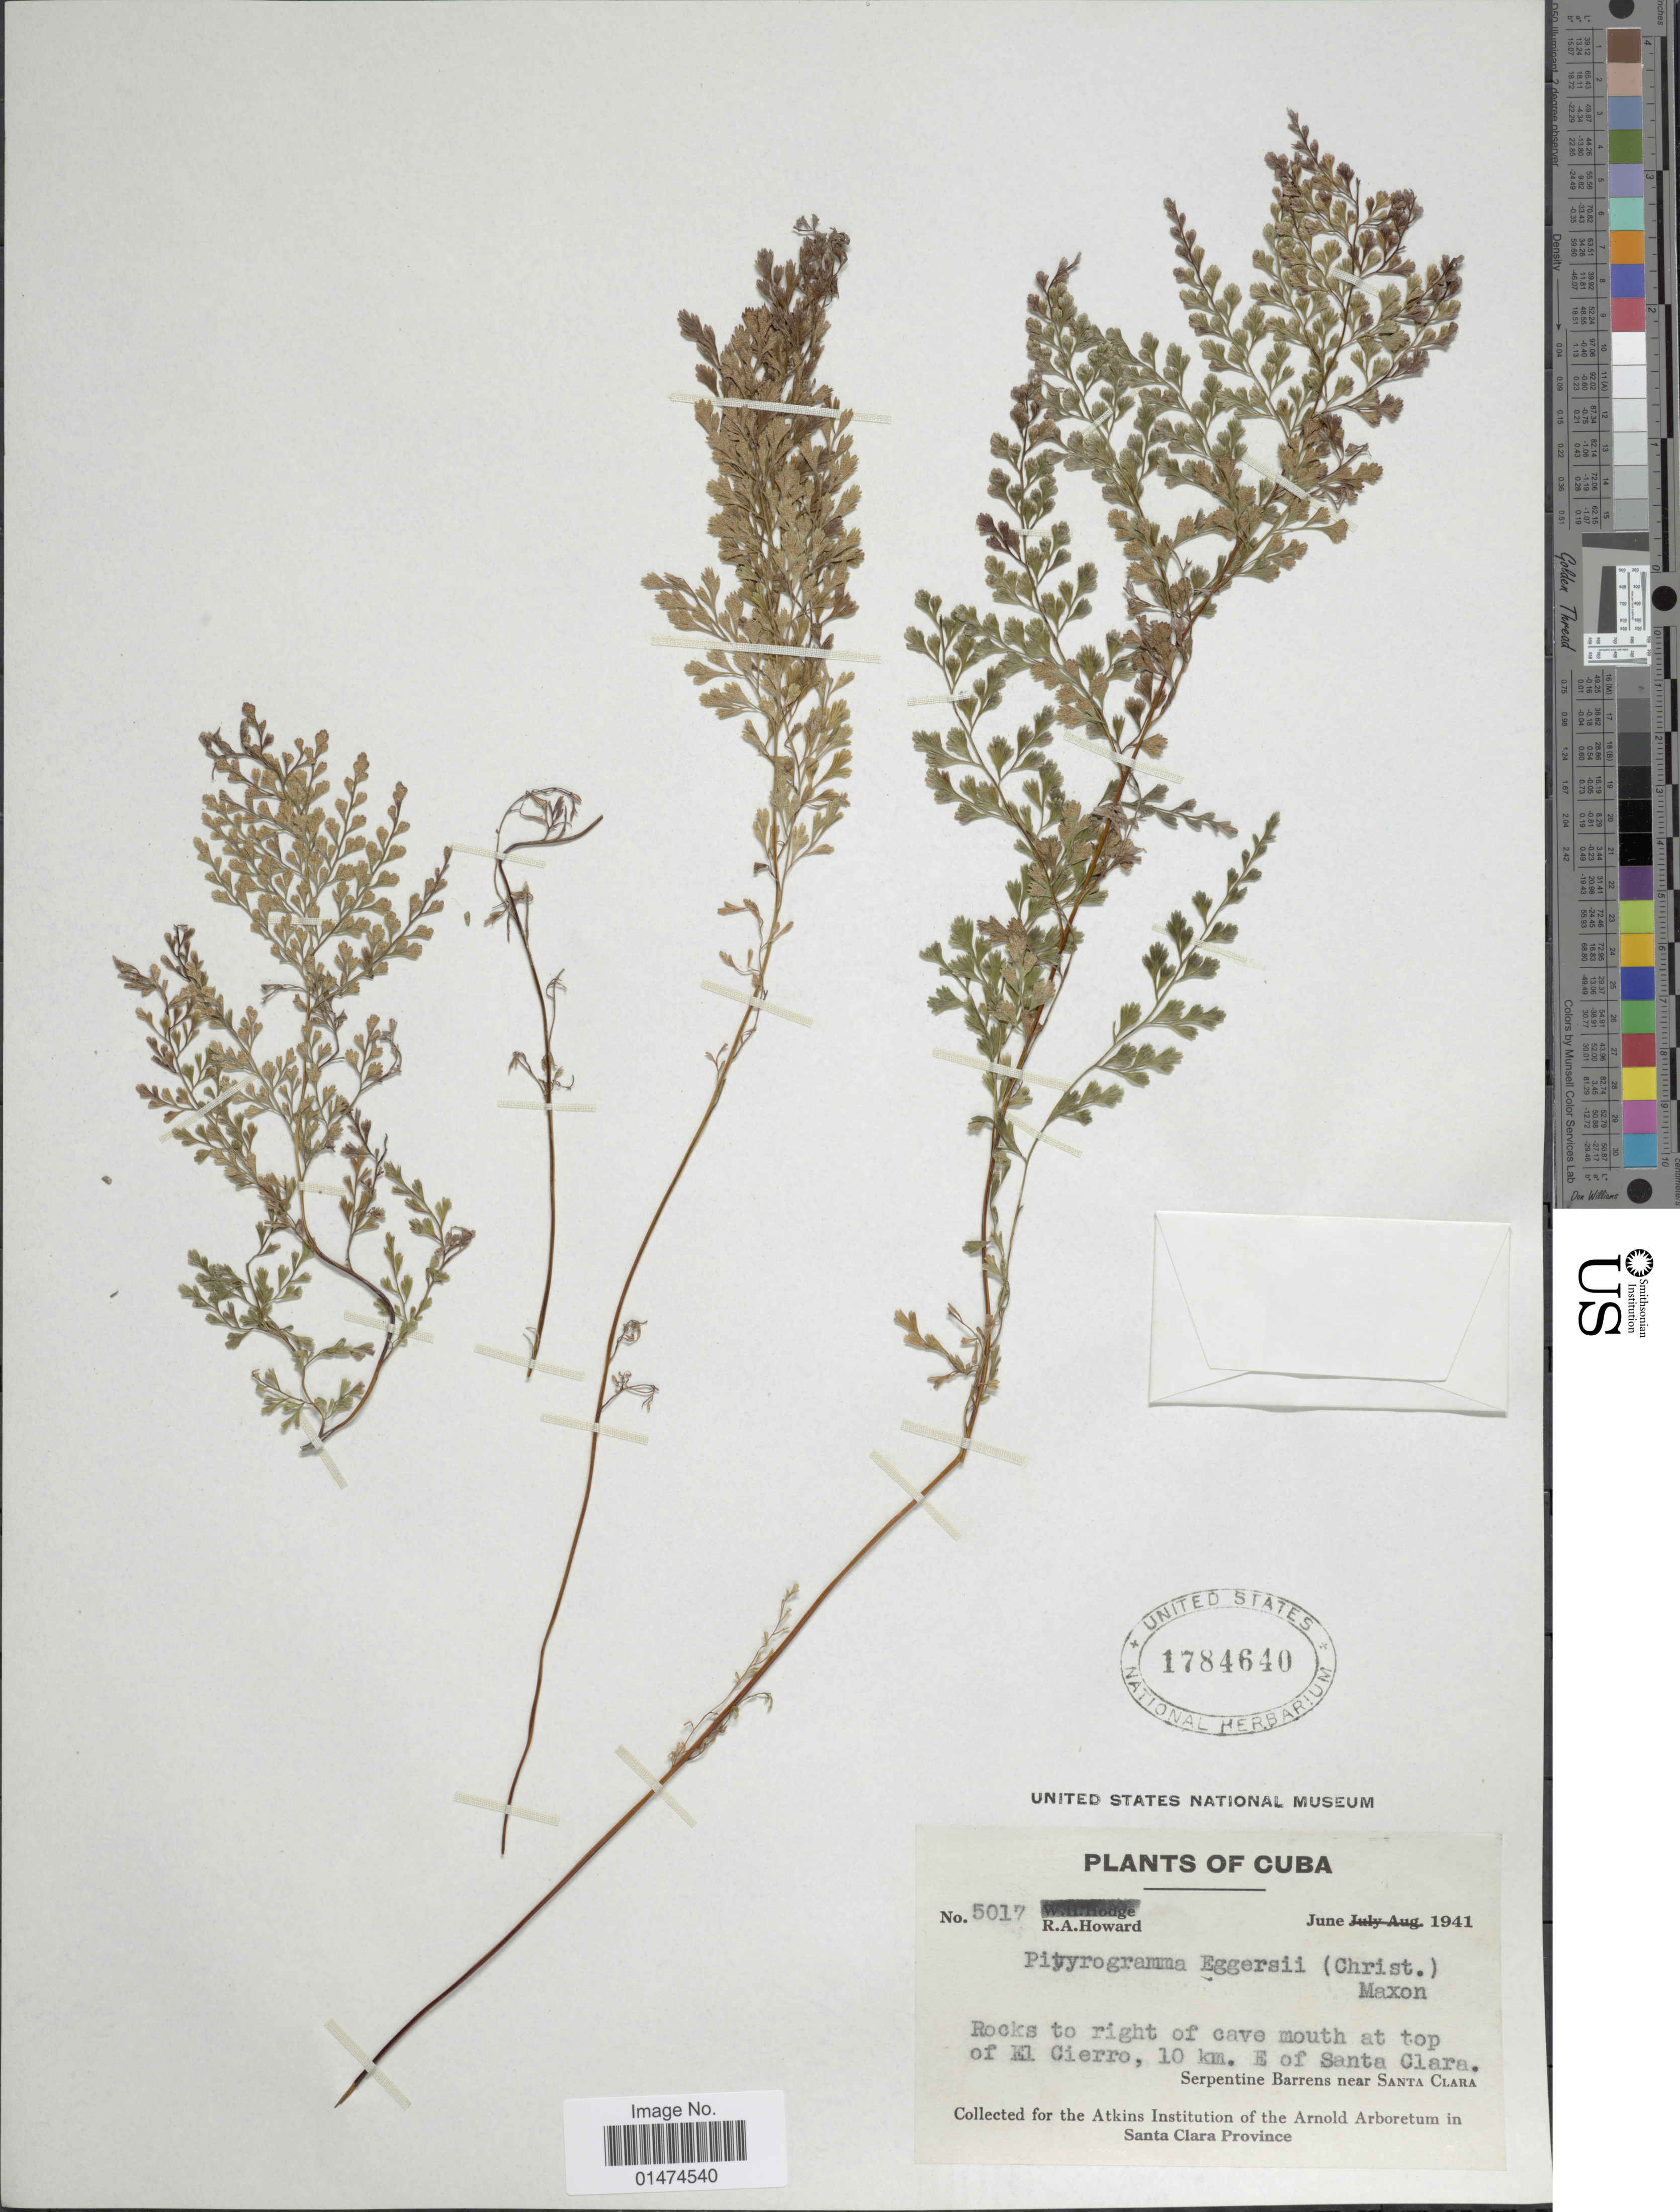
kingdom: Plantae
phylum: Tracheophyta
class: Polypodiopsida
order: Polypodiales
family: Pteridaceae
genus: Pityrogramma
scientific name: Pityrogramma eggersii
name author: (Christ) Maxon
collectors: R. A. Howard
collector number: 5017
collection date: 1941-06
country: Cuba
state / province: Las Villas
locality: Rocks to right of cave mouth at top of El Cierro, 10 km. E of Santa Clara. Serpentine Barrens near Santa Clara. Santa Clara Province.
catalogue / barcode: US 1784640